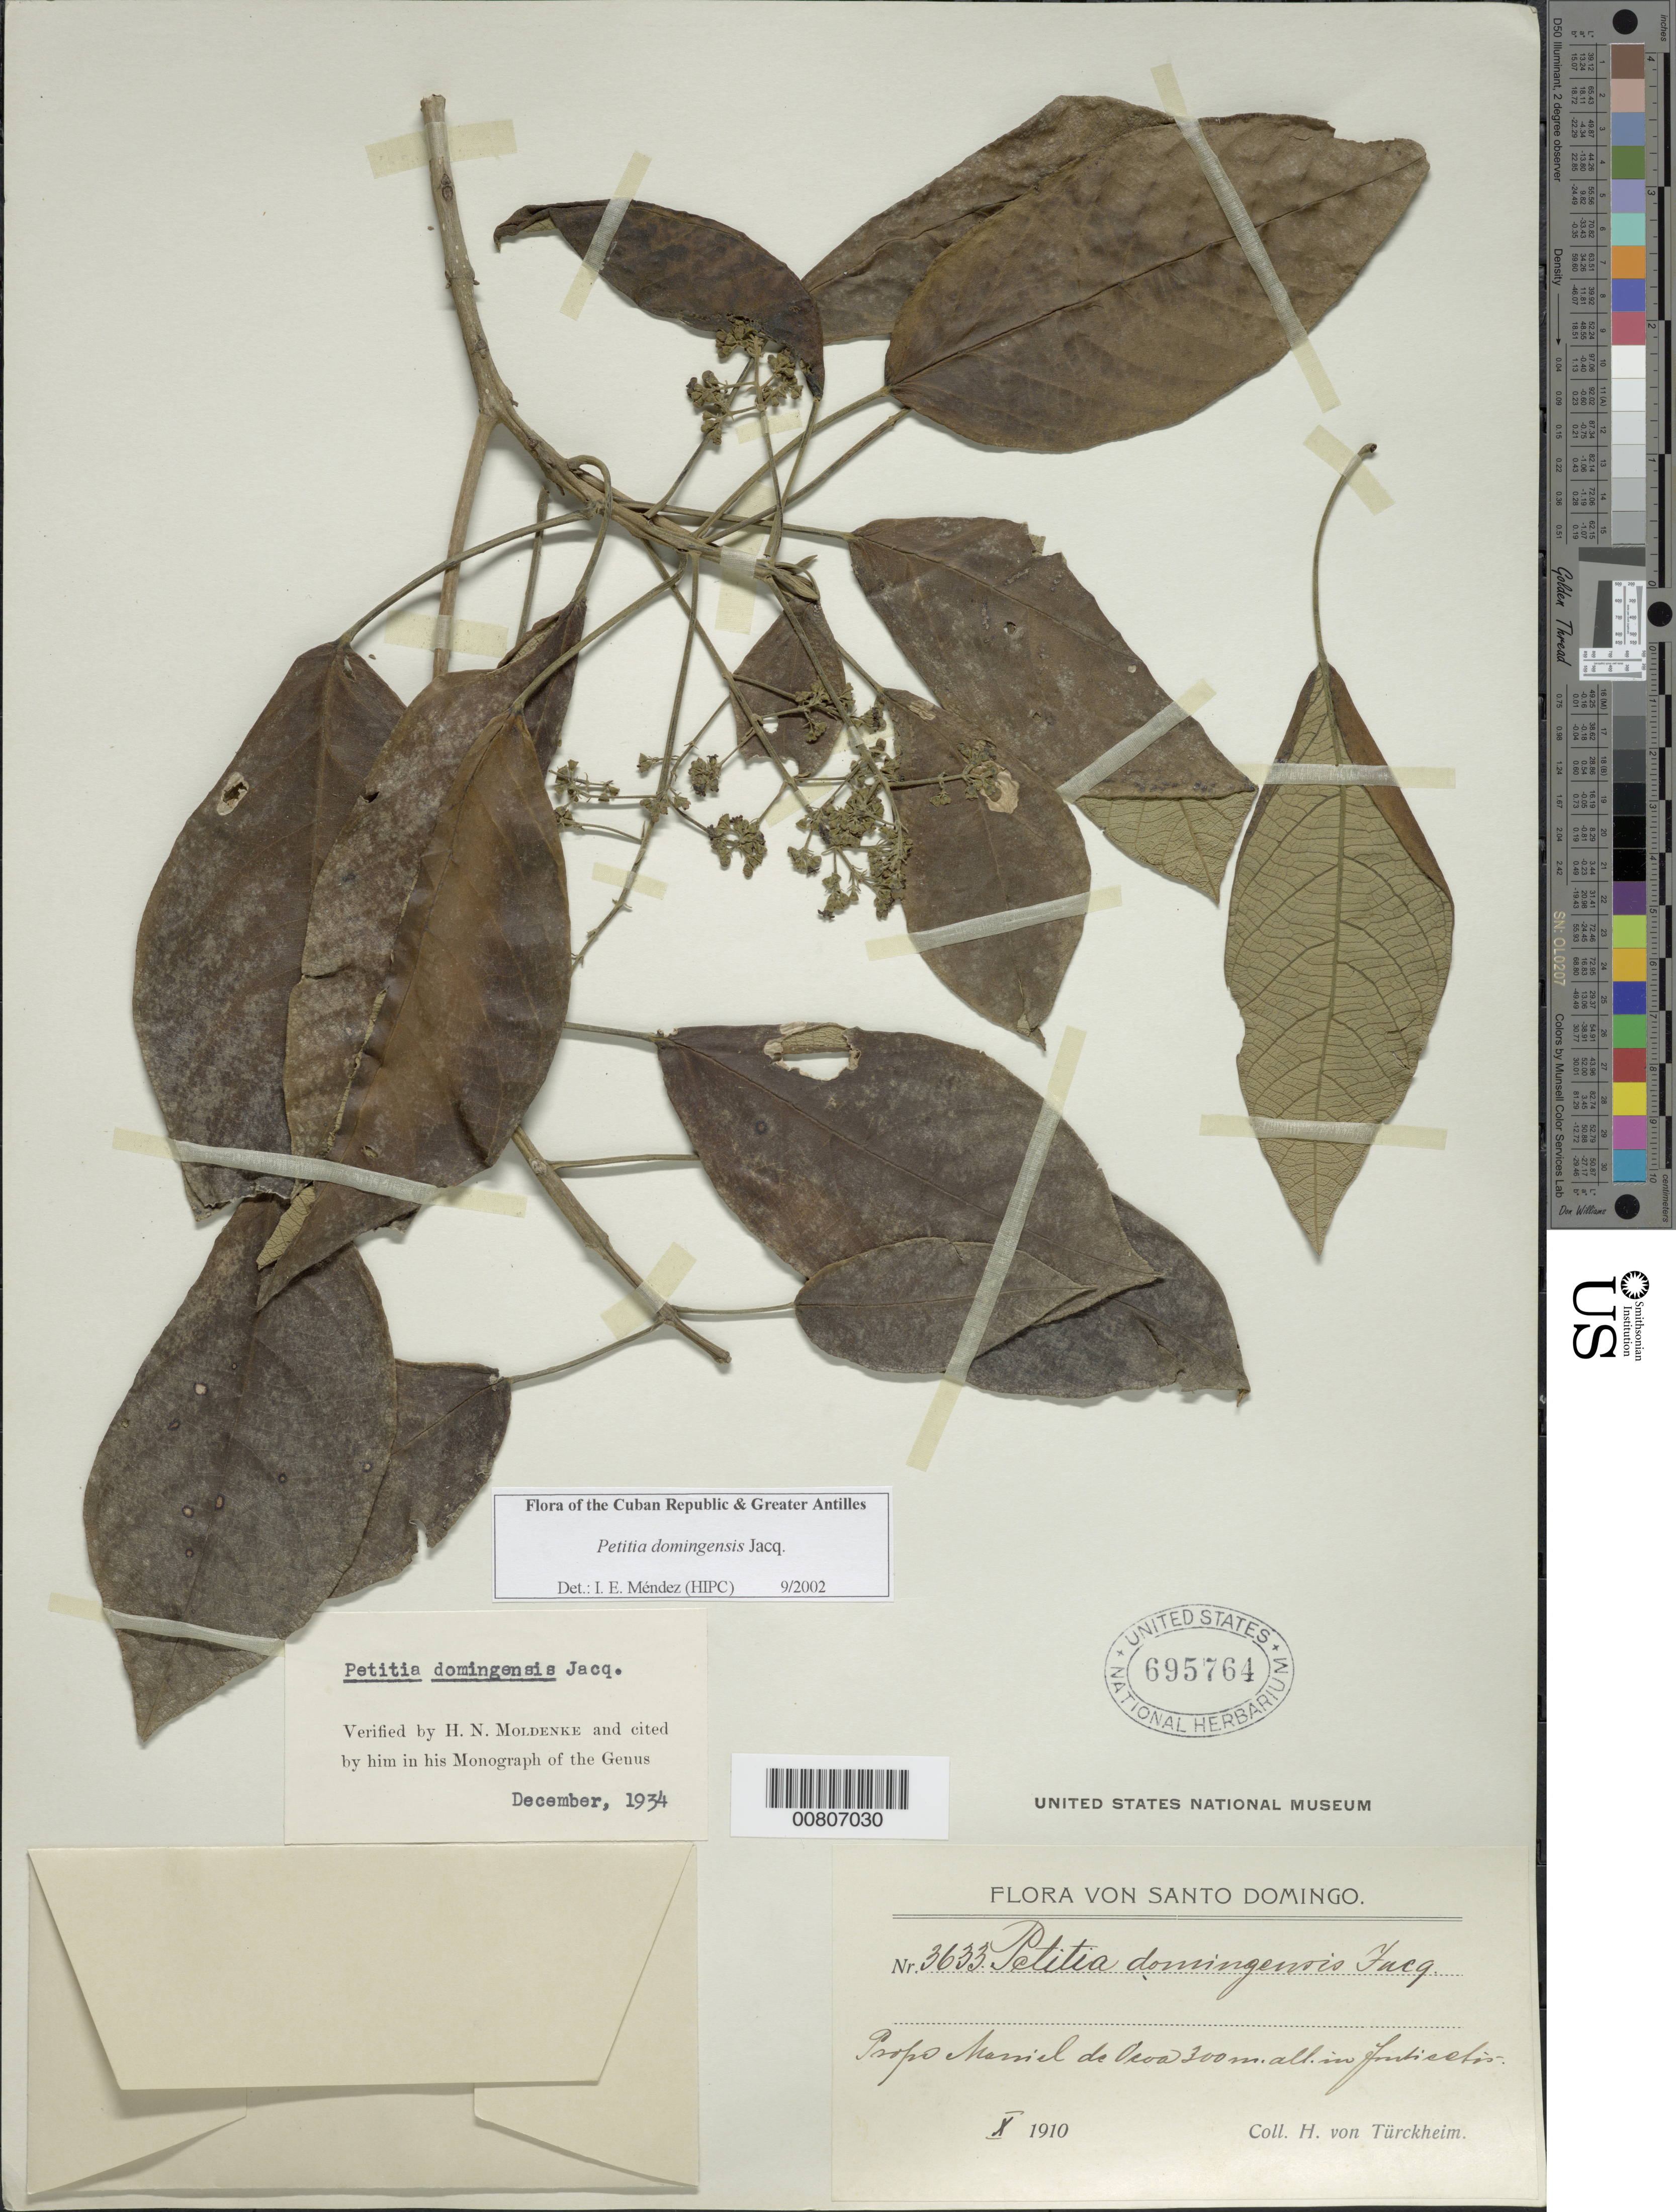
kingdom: Plantae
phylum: Tracheophyta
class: Magnoliopsida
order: Lamiales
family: Lamiaceae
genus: Petitia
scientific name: Petitia domingensis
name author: Jacq.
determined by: Méndez, Isidro E., (HIPC)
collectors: H. von Türckheim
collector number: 3633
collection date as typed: Oct 1910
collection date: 1910-10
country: Dominican Republic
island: Hispaniola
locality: Maniel de Ocoa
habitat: In fruticetis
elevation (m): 300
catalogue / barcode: US 695764